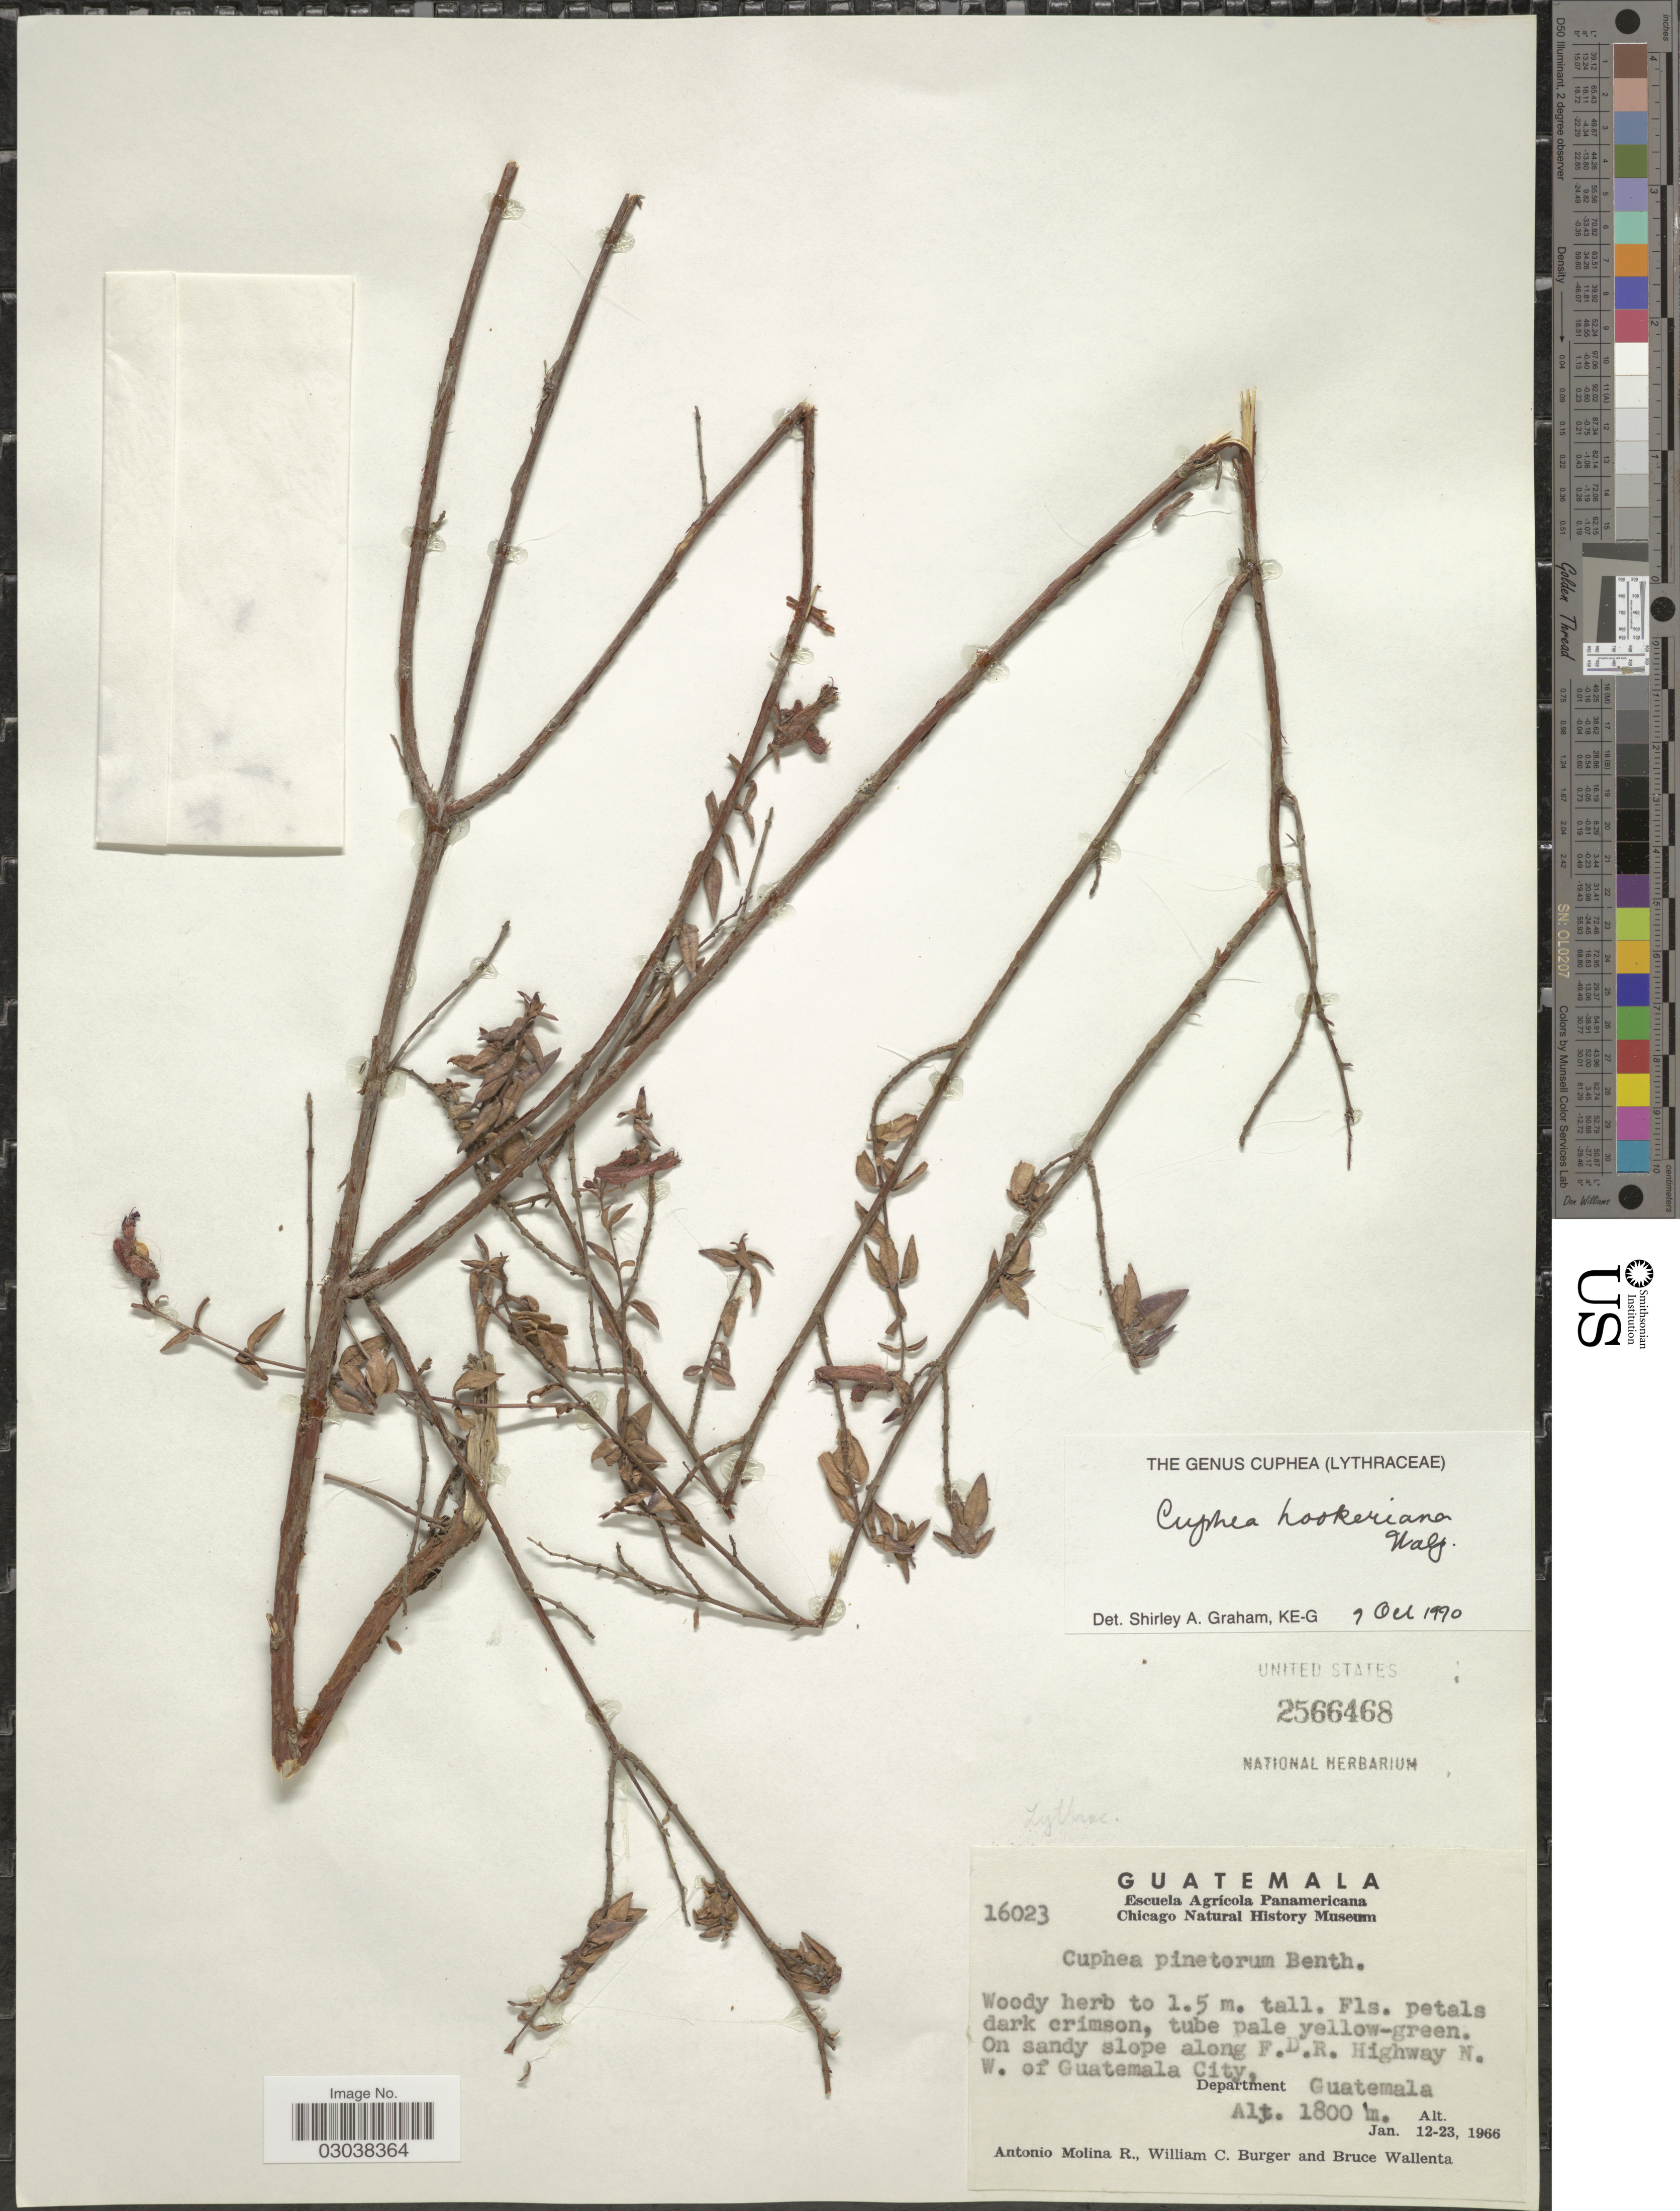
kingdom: Plantae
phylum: Tracheophyta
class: Magnoliopsida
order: Myrtales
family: Lythraceae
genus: Cuphea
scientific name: Cuphea hookeriana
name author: Walp.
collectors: A. Molina R., W. Burger & B. Wallenta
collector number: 16023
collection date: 1966-01-12/1966-01-23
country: Guatemala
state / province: Guatemala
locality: On sandy slope along F.D.R. Highway N.W. of Guatemala City, Department Guatemala.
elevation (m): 1800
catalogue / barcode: US 2566468